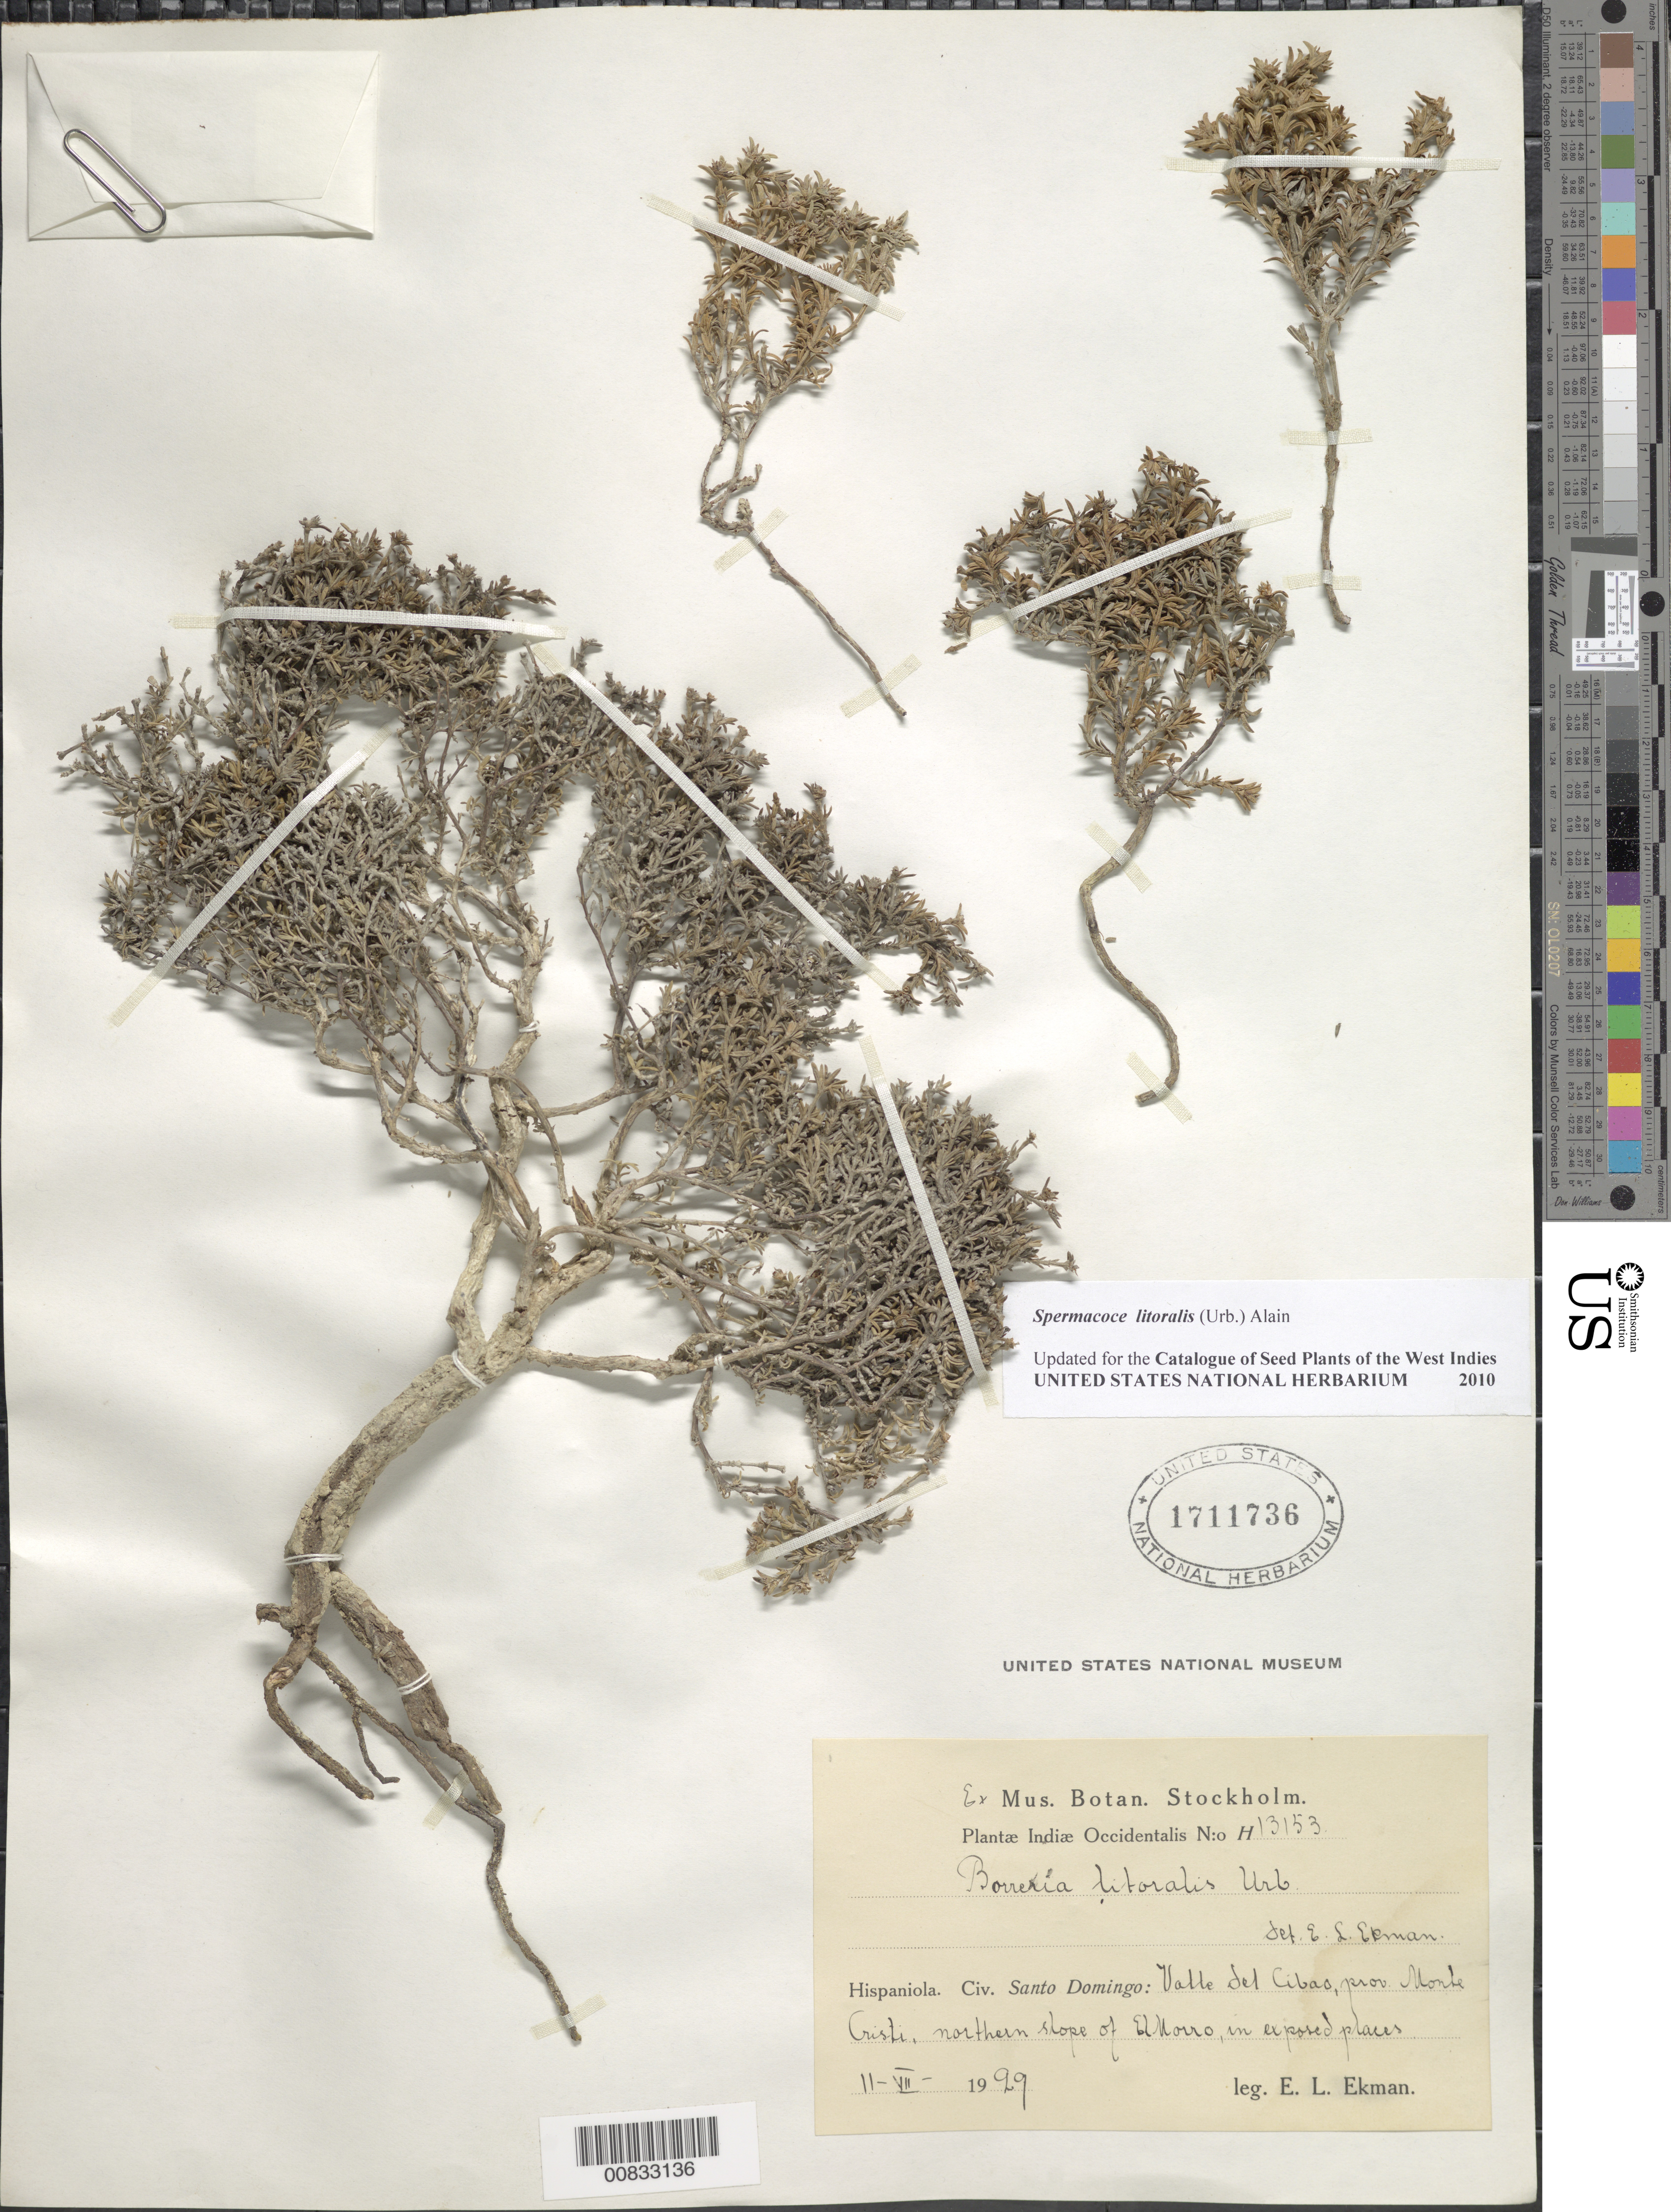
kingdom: Plantae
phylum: Tracheophyta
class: Magnoliopsida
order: Gentianales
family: Rubiaceae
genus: Spermacoce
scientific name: Spermacoce litoralis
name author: (Urb.) Alain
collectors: E. L. Ekman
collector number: H 13153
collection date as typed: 11 Jul 1929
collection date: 1929-07-11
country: Dominican Republic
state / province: Monte Cristi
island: Hispaniola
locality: Valle del Cibao, northern slope of El Morro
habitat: In exposed places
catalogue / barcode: US 1711736